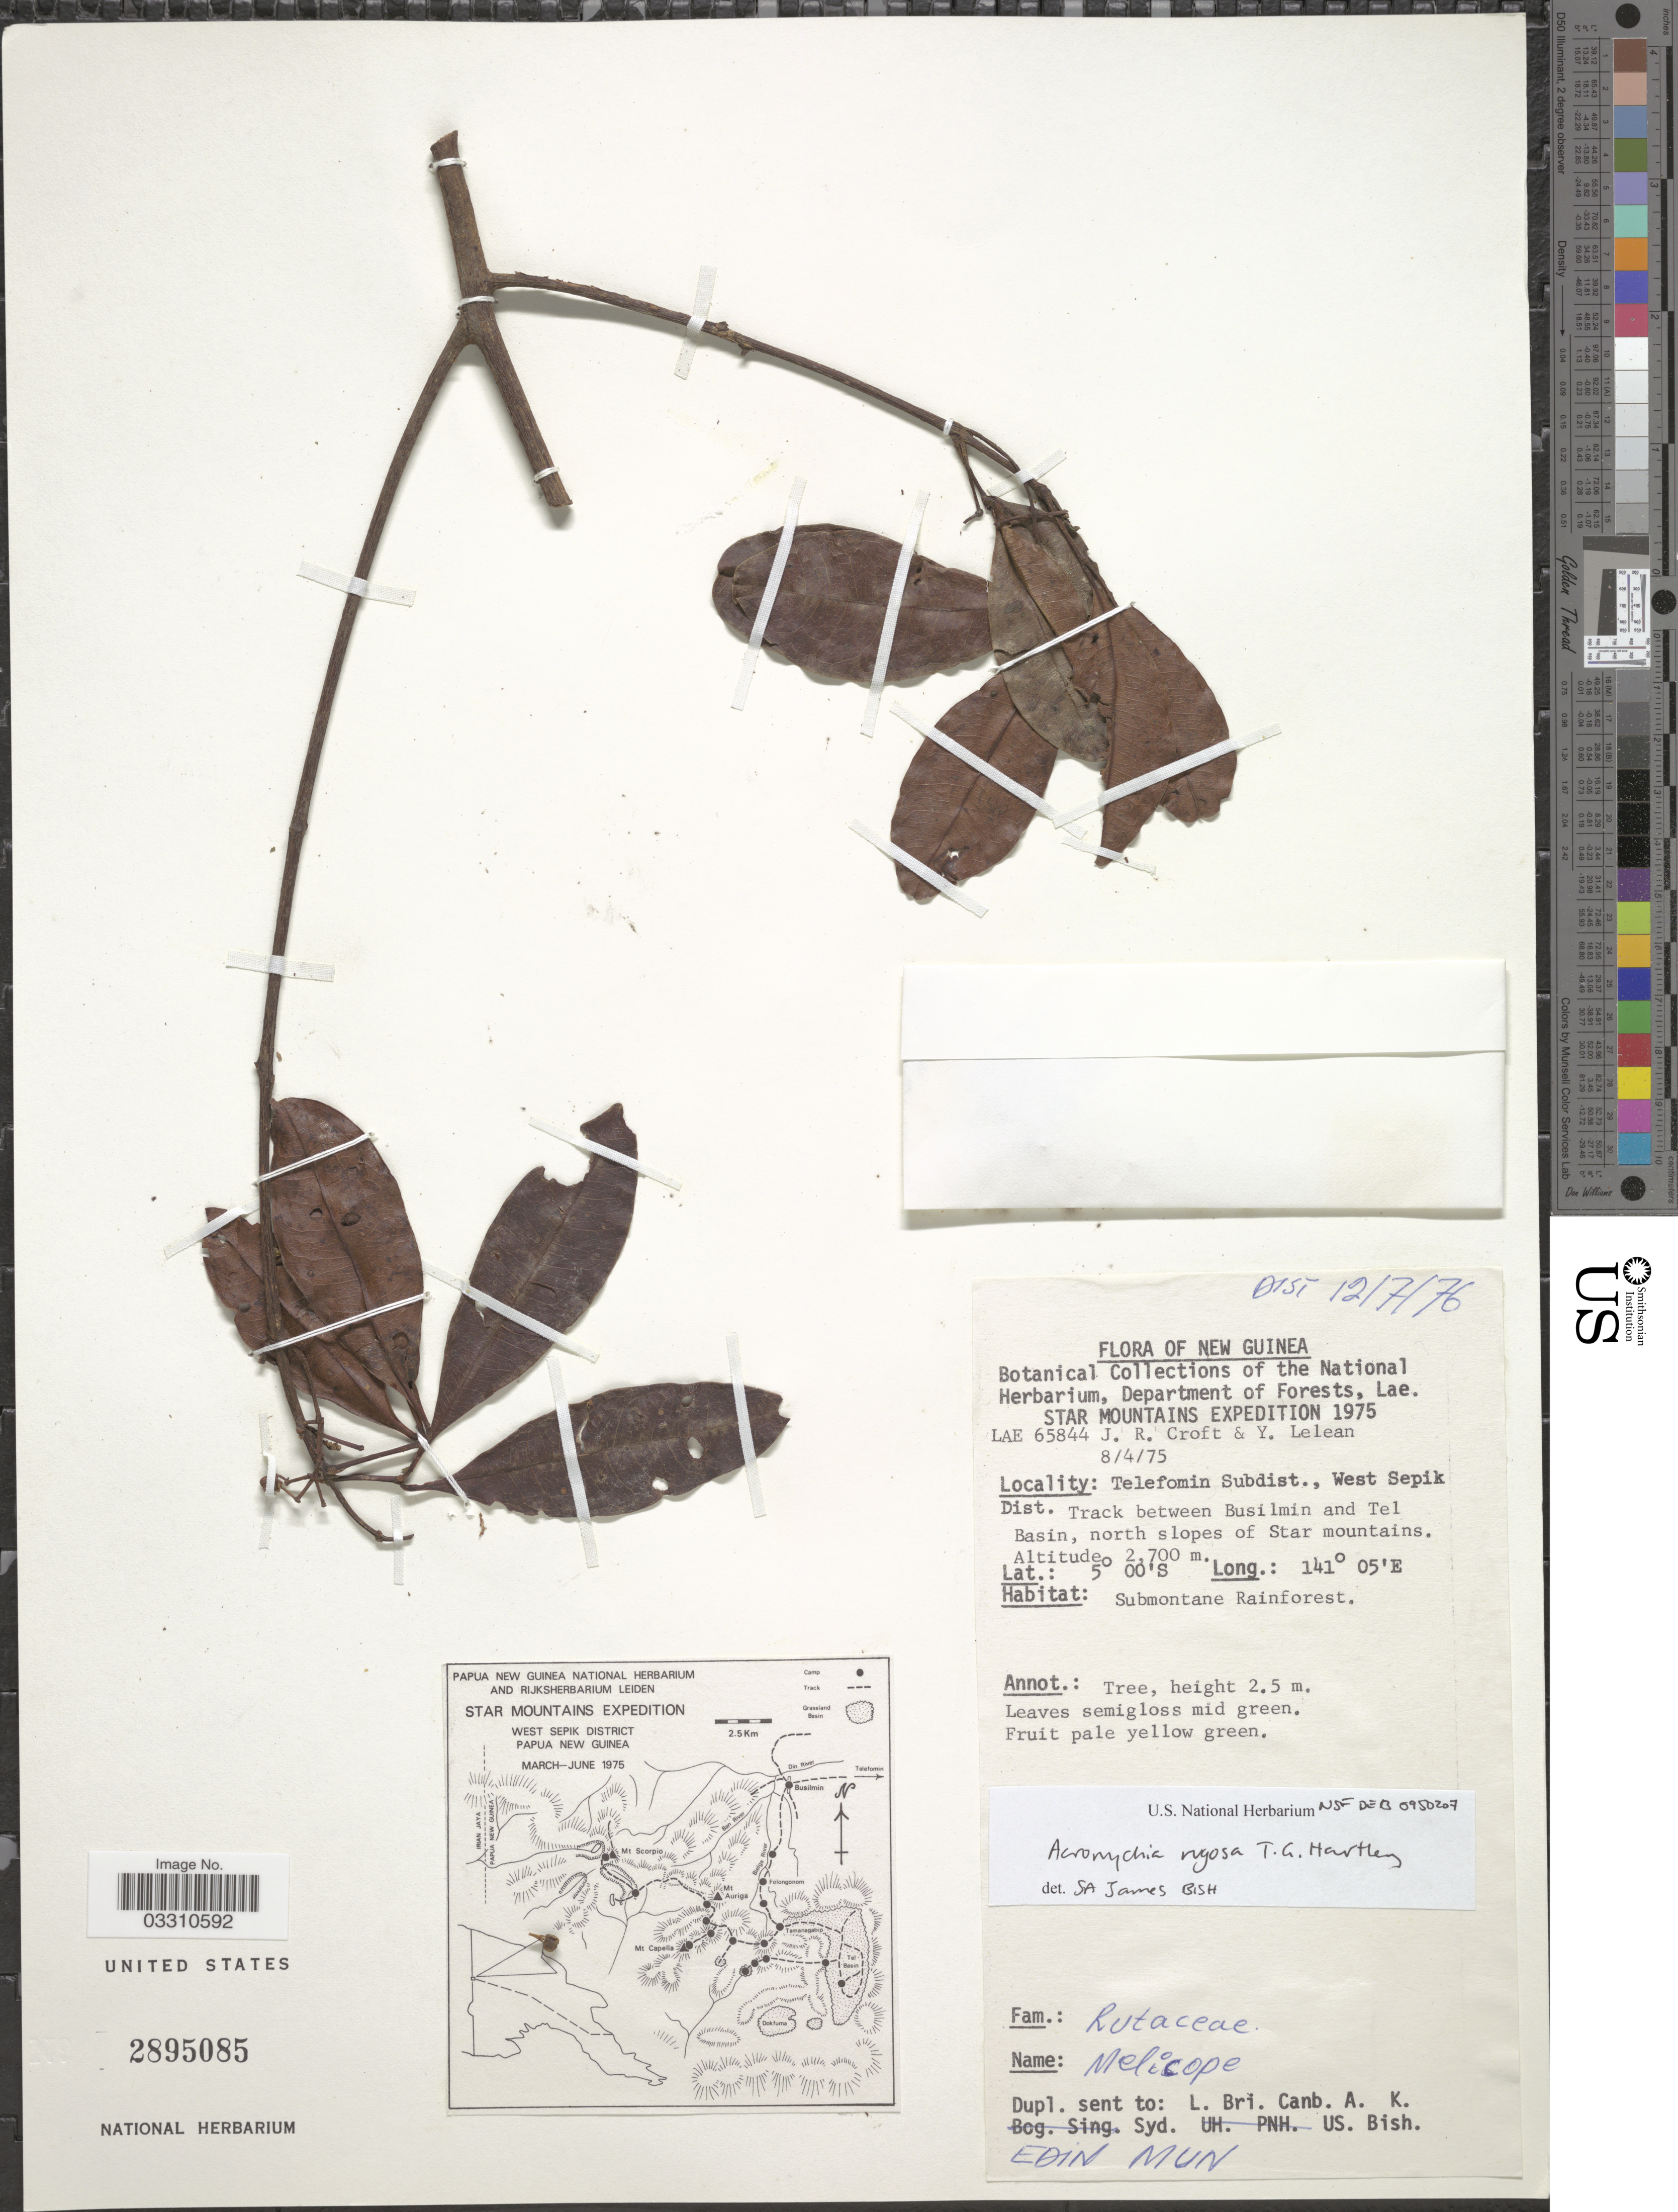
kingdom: Plantae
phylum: Tracheophyta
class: Magnoliopsida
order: Sapindales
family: Rutaceae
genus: Acronychia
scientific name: Acronychia rugosa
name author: T.G. Hartley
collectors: J. R. Croft & Y. Lelean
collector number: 65844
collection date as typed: Transcribed d/m/y: 8/4/75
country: Papua New Guinea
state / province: Sandaun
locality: New Guinea. Telefomin Subdist., West Sepik Dist. Track between Busilmin and Tel Basin, north slopes of Star mountains.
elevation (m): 2700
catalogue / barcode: US 2895085